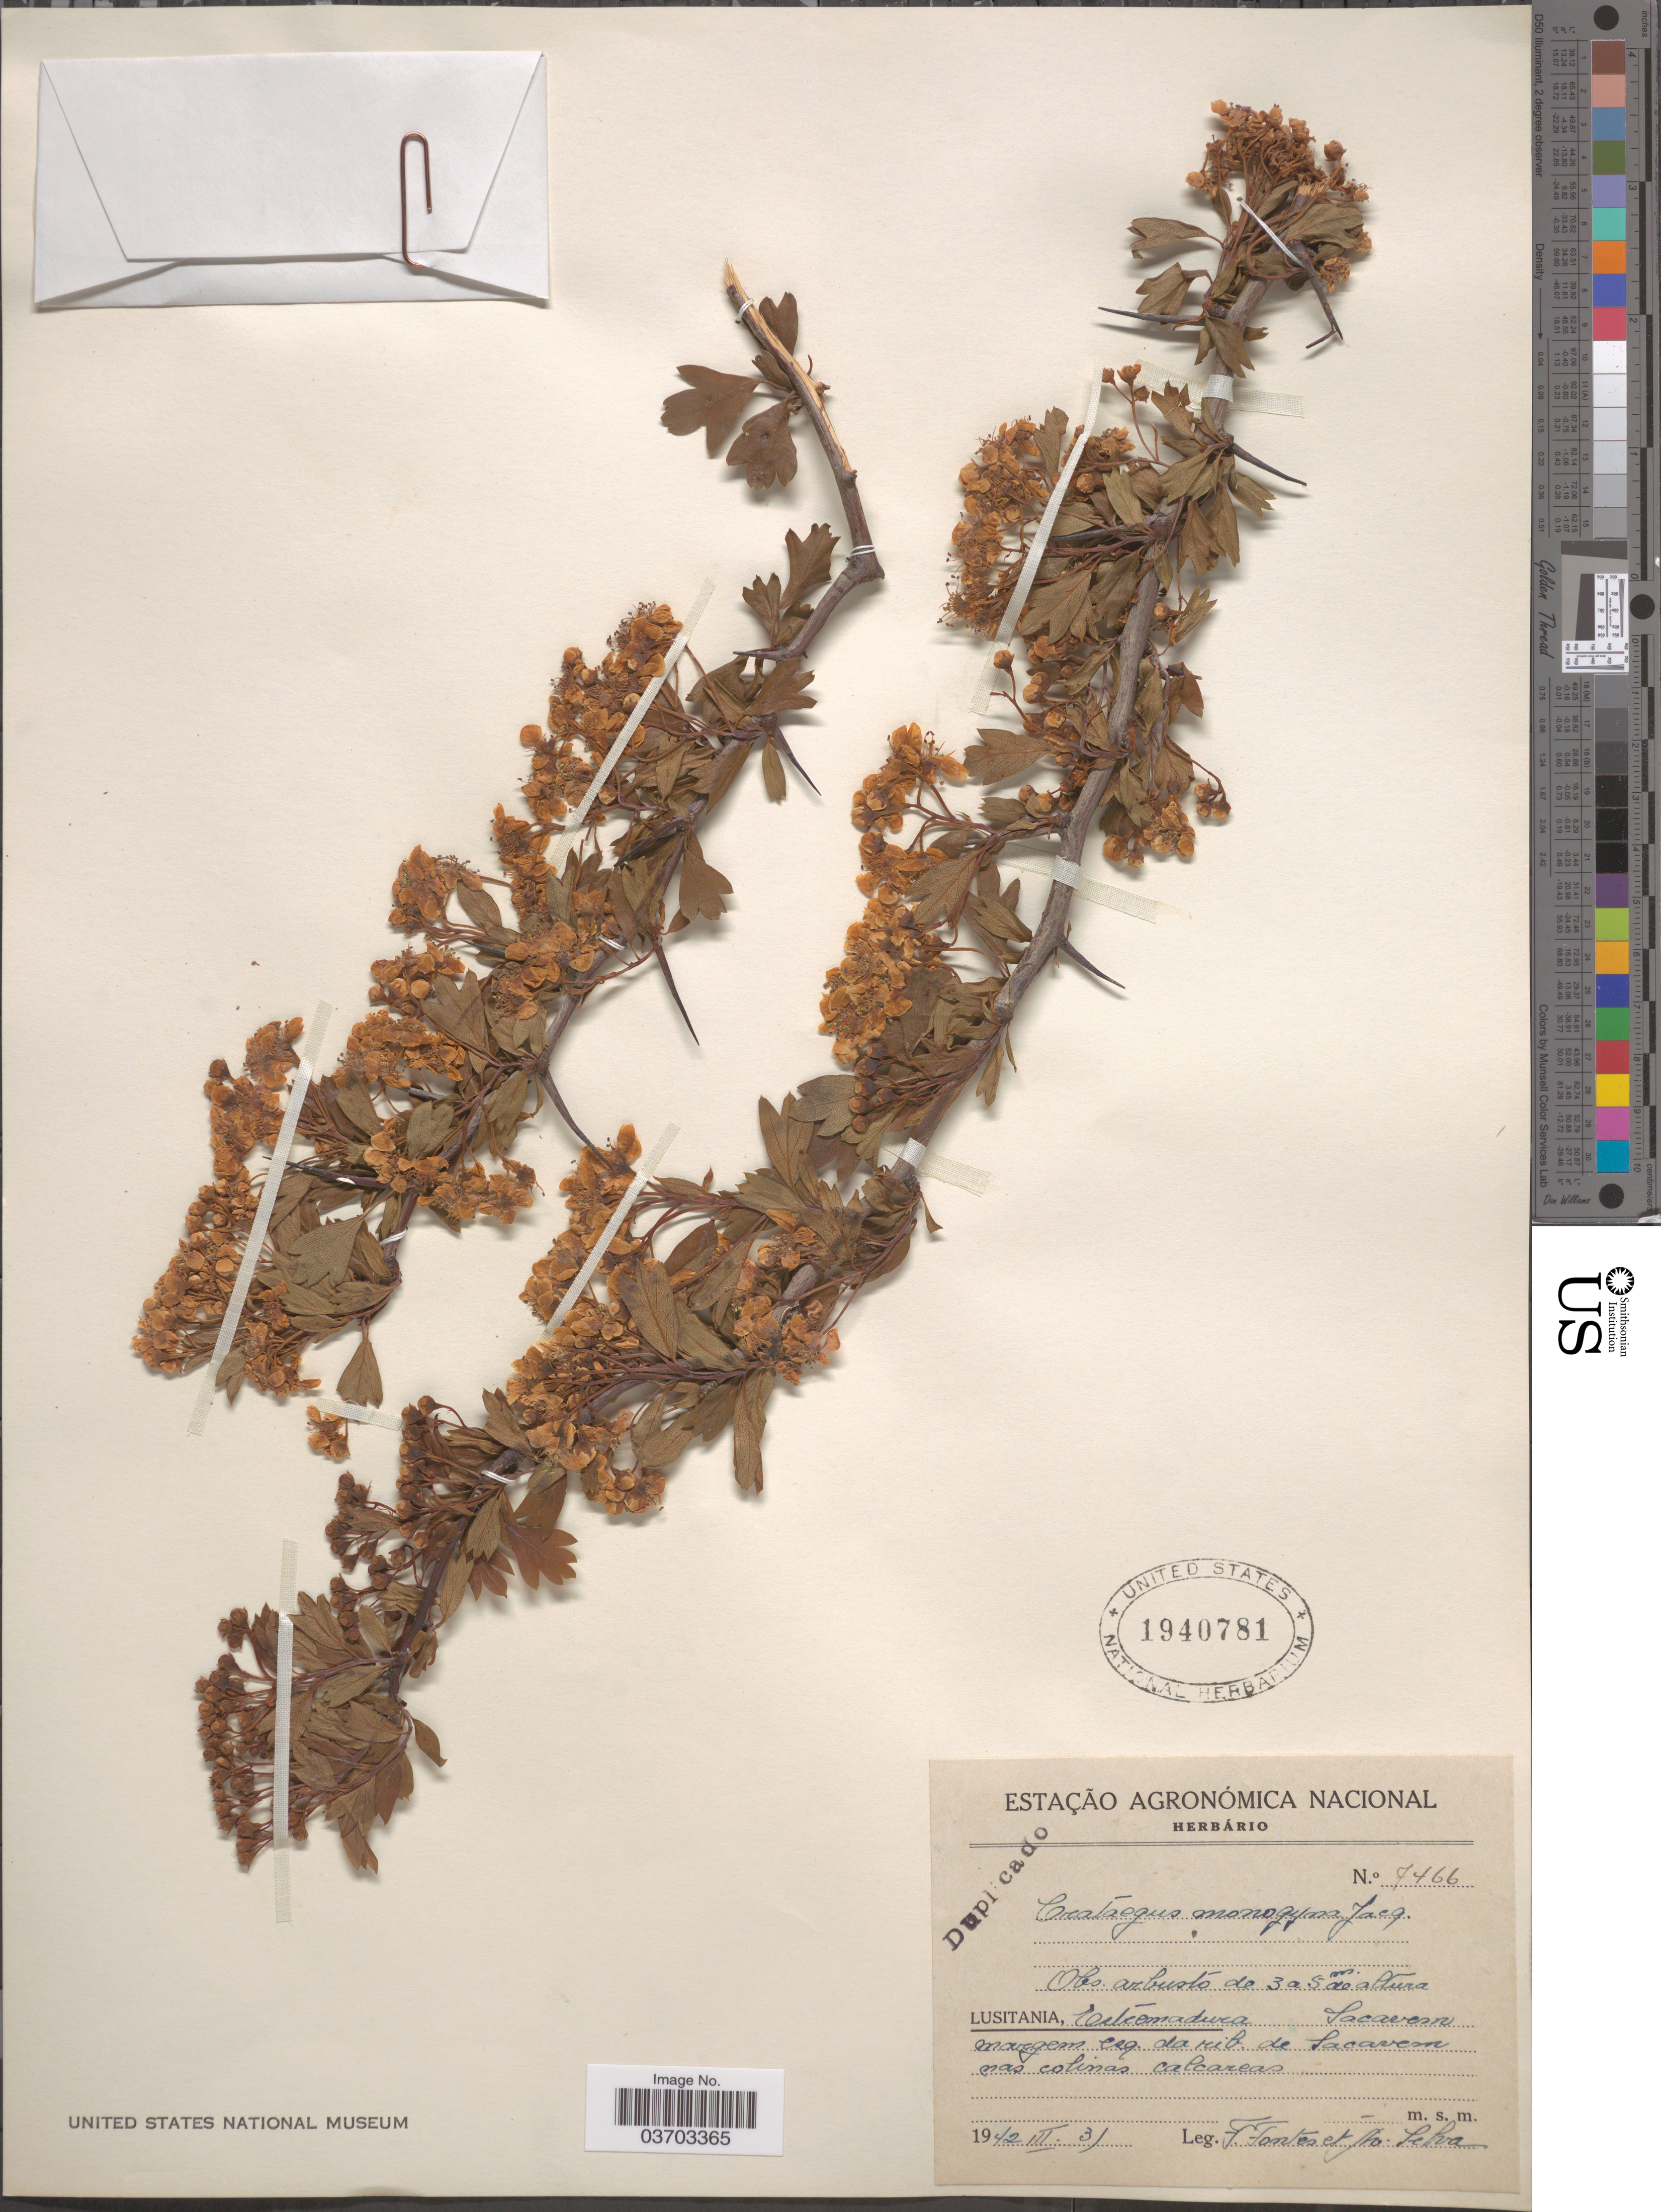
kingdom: Plantae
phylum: Tracheophyta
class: Magnoliopsida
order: Rosales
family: Rosaceae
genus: Crataegus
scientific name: Crataegus monogyna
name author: Lindin.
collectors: Fontes, F. & M. Selva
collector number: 7466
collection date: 1942-03-31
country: Portugal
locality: Lusitanica, Estremadura. Sacavem margen esq. da rib. de Sacavem.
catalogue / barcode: US 1940781